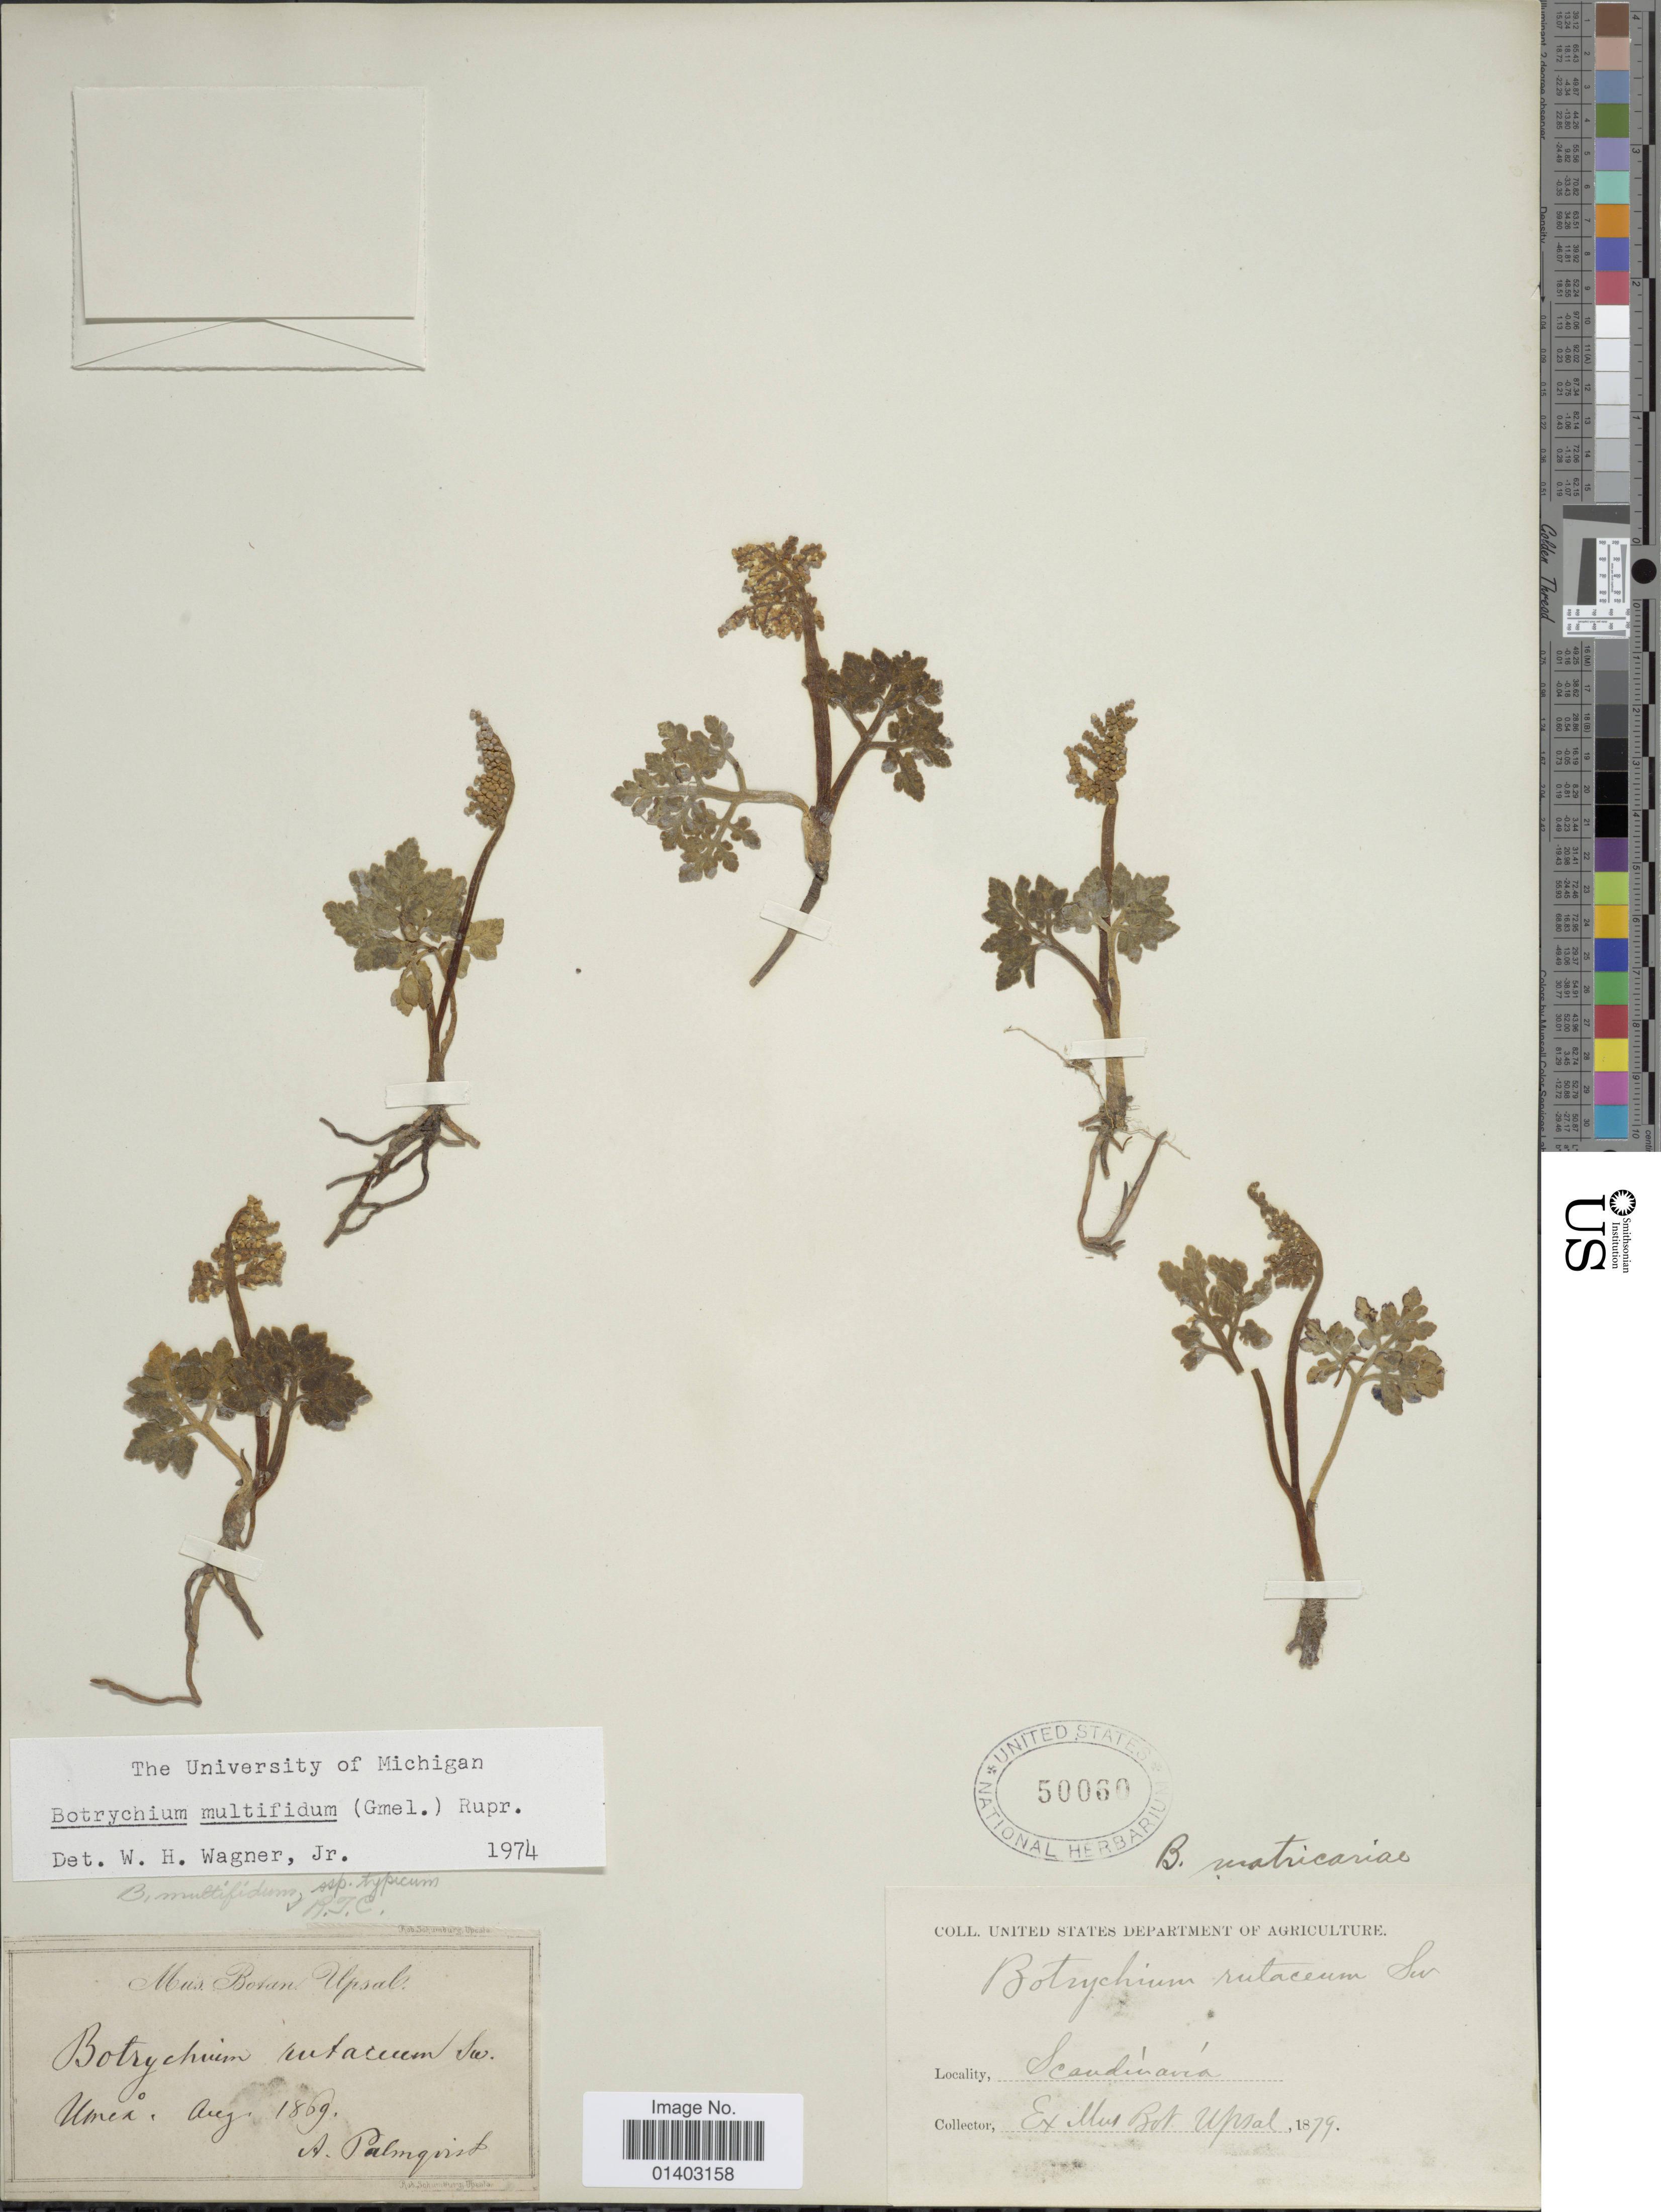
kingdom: Plantae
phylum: Tracheophyta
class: Polypodiopsida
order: Ophioglossales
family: Ophioglossaceae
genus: Botrychium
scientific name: Botrychium multifidum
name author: (J.F. Gmel.) Rupr.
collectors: A. Palmqvist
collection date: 1869-08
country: Sweden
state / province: Västerbotten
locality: Umeå.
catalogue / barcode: US 50060